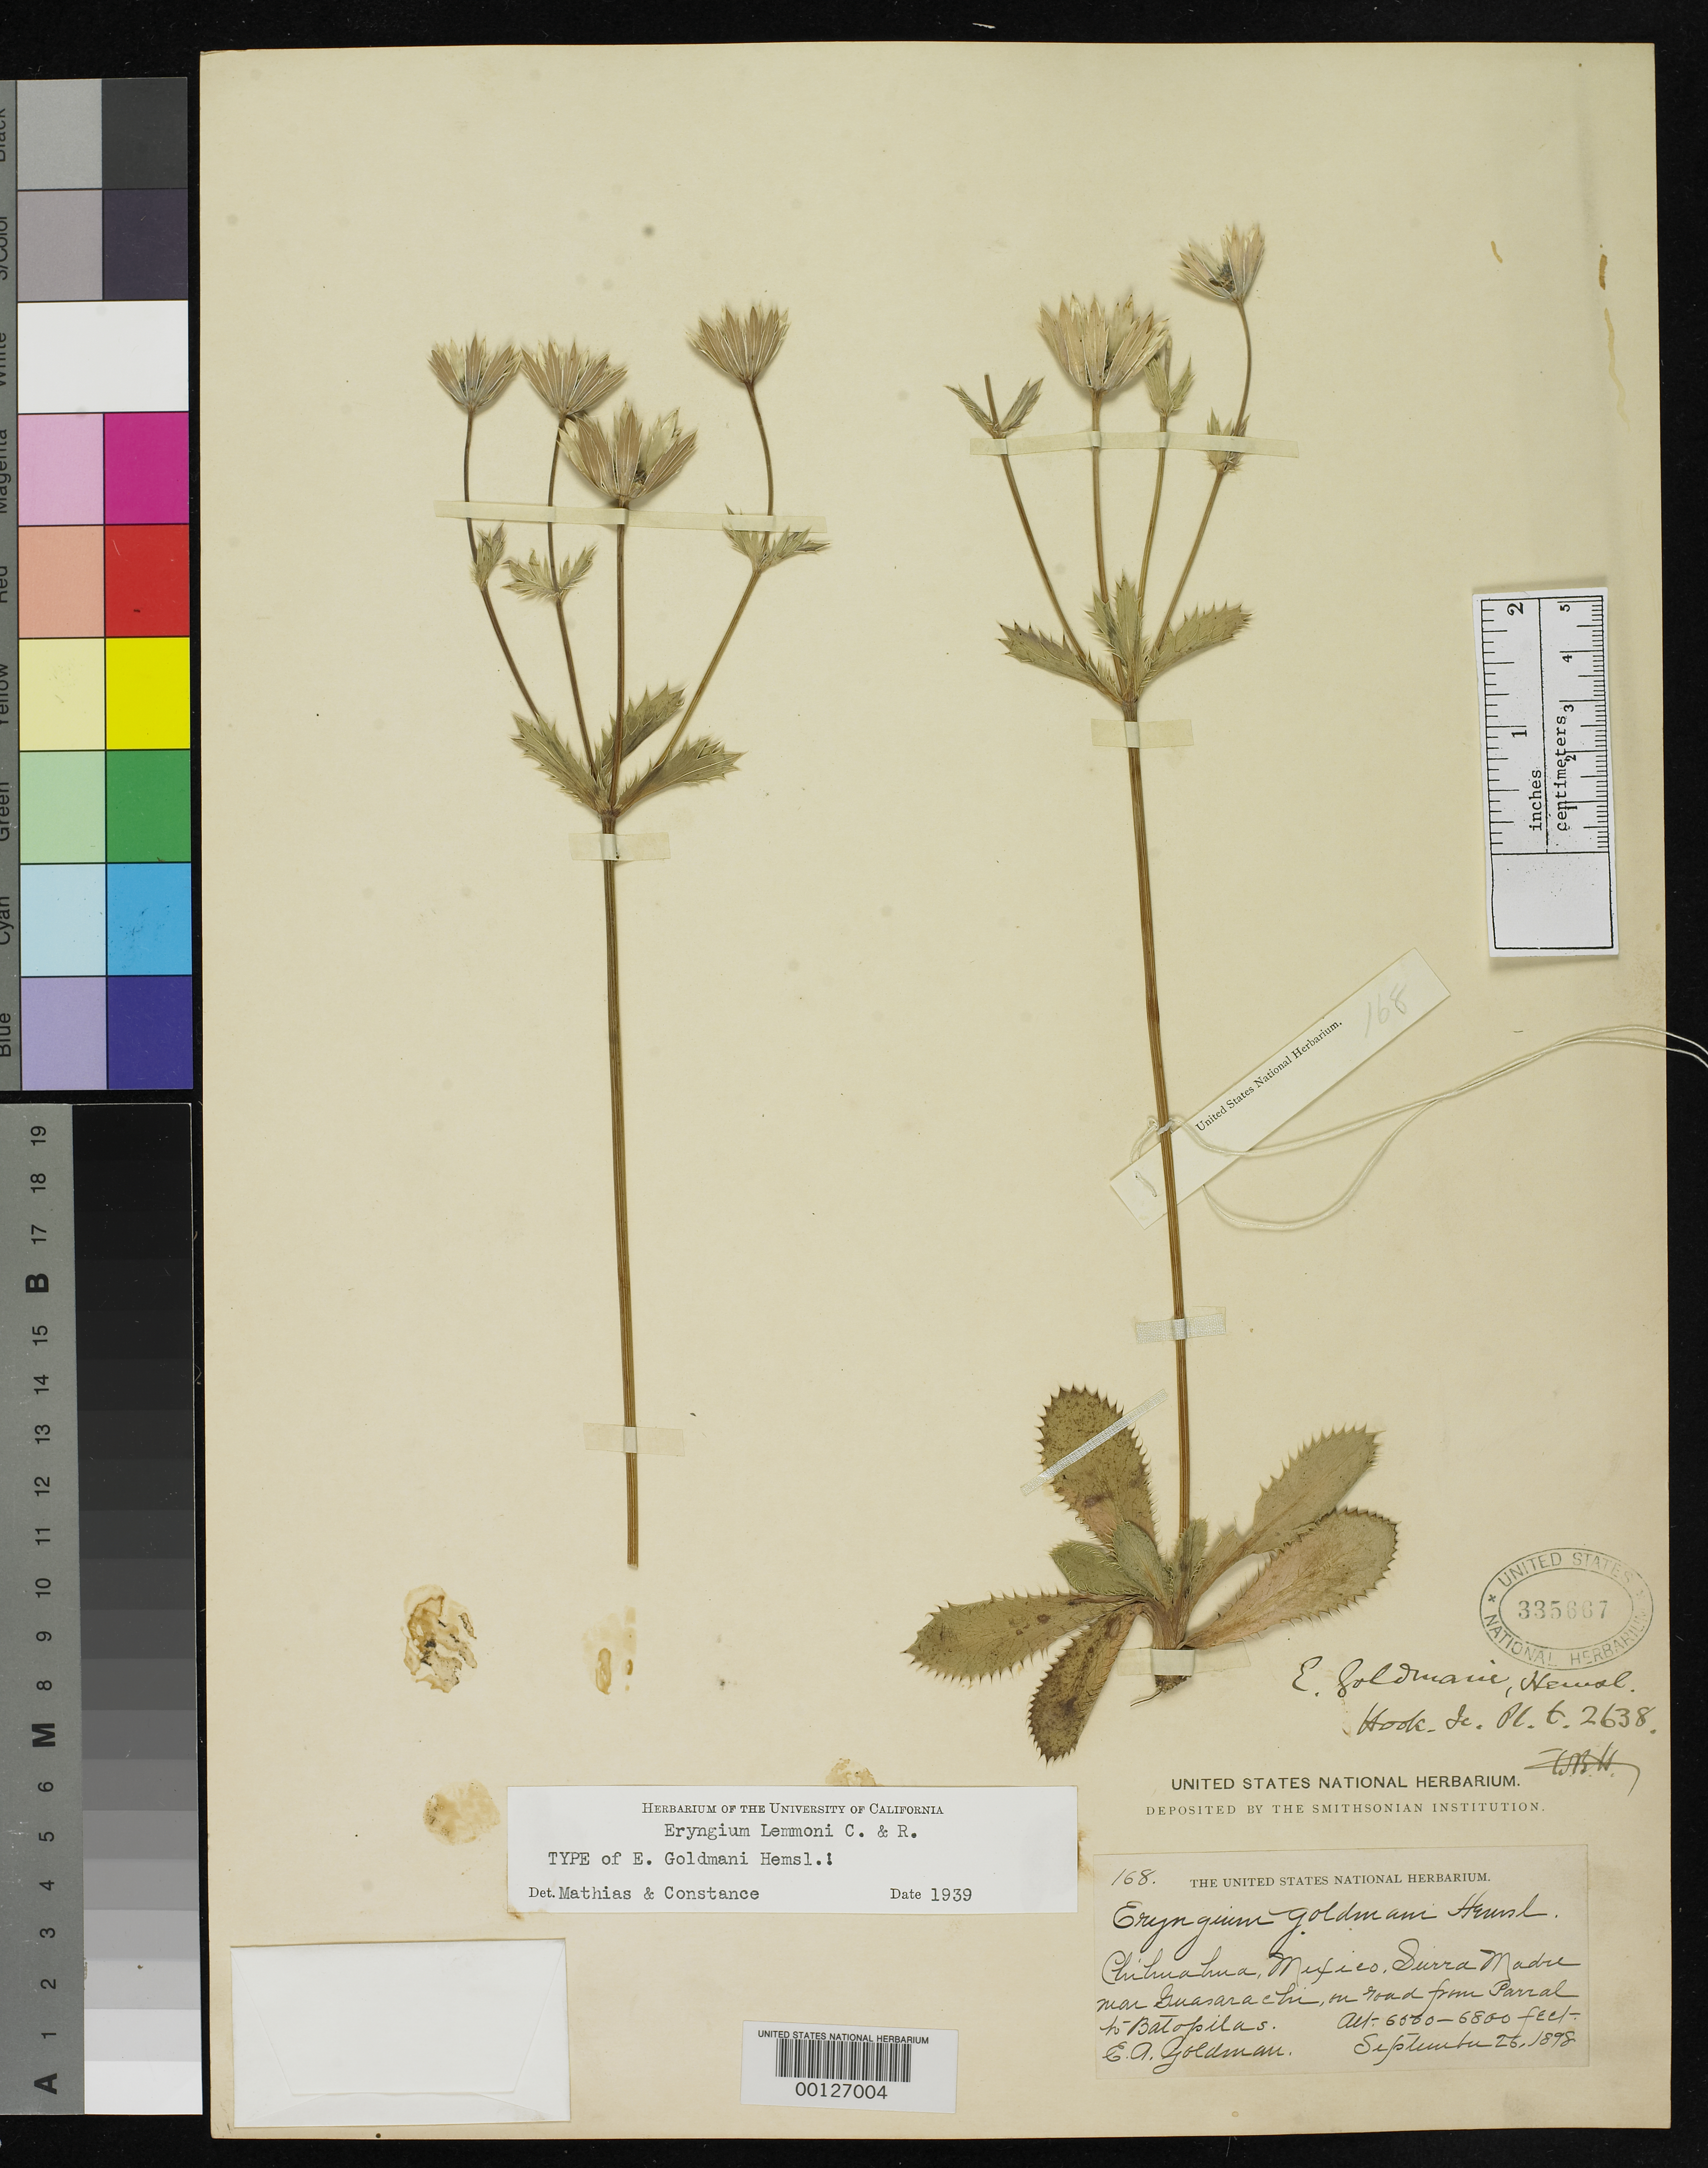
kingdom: Plantae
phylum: Tracheophyta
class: Magnoliopsida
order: Apiales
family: Apiaceae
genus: Eryngium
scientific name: Eryngium goldmani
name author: Hemsl. in Hook. f.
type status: Isotype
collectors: E. A. Goldman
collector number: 168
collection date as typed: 26 Sep 1898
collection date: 1898-09-26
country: Mexico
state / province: Chihuahua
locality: Sierra Madre near Guasarachi.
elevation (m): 1981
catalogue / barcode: US 335667